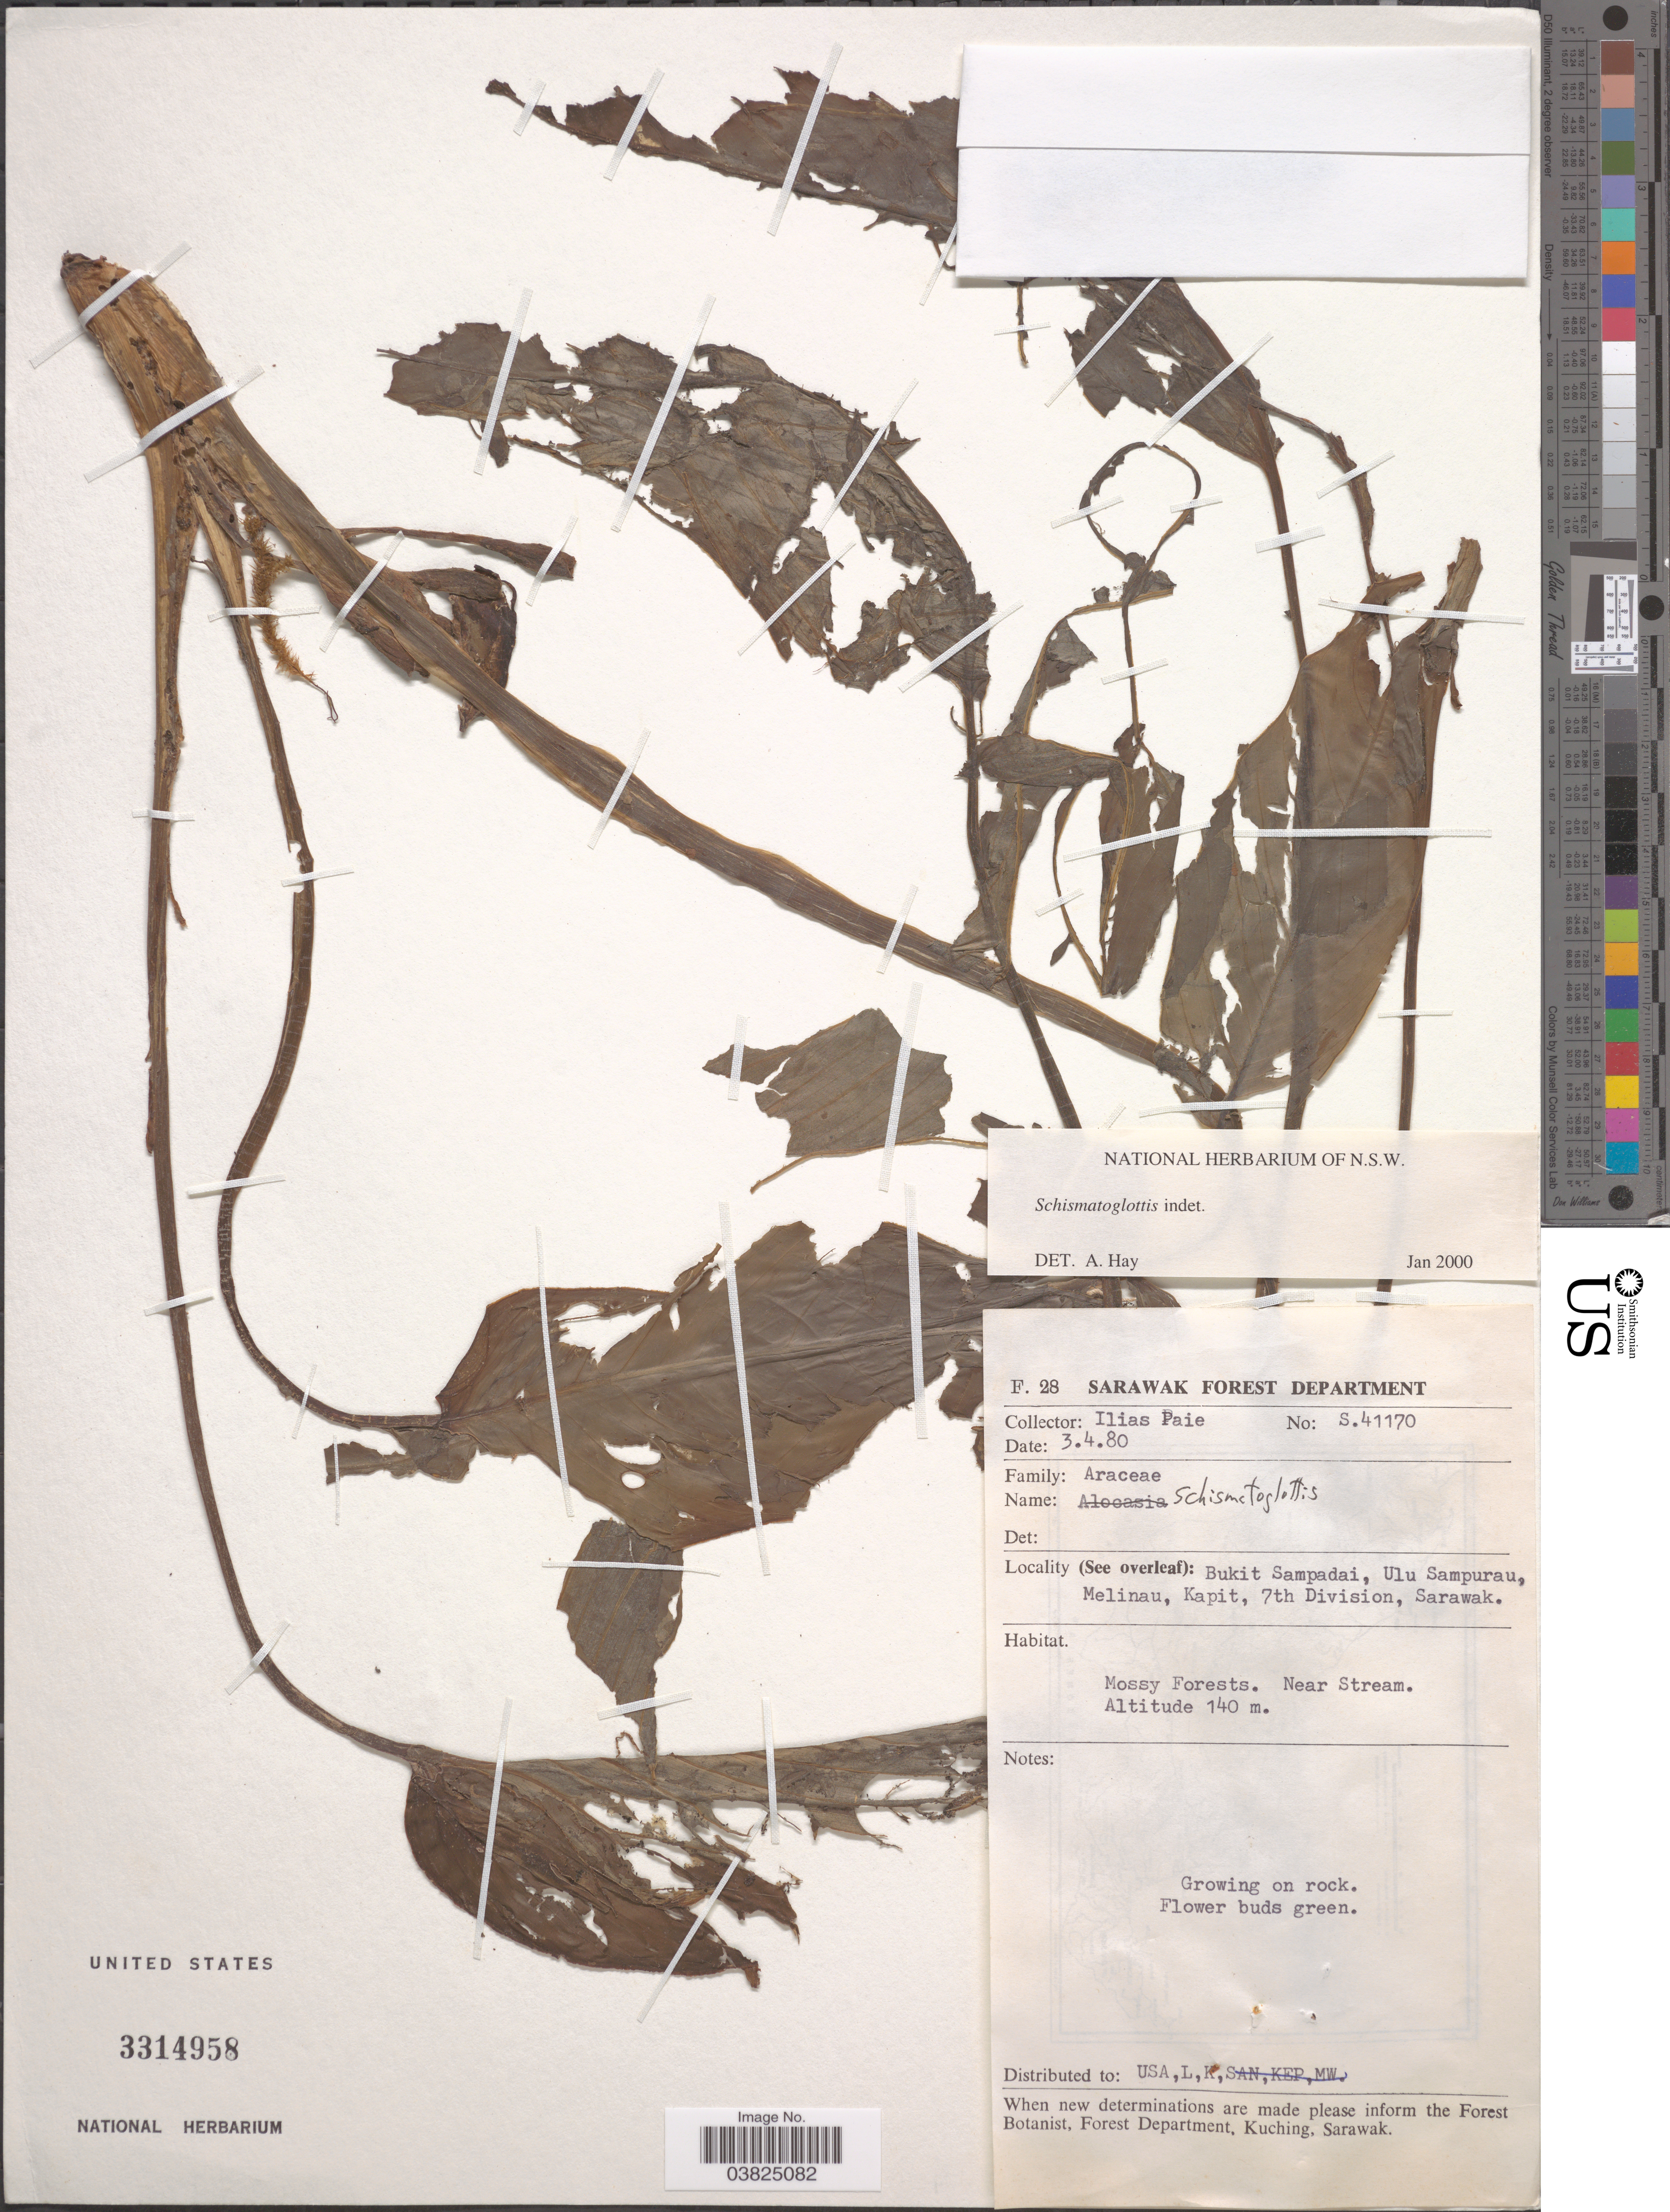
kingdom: Plantae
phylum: Tracheophyta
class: Liliopsida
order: Alismatales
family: Araceae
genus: Schismatoglottis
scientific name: Schismatoglottis sp.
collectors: I. bin Paie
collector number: S.41170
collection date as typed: Transcribed d/m/y: 3/4/80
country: Malaysia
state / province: Sarawak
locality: Bukit Sampadai, Ulu Sampurau, Melinau, Kapit, 7th Division. Mossy Forests. Near Stream.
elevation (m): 140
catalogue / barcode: US 3314958